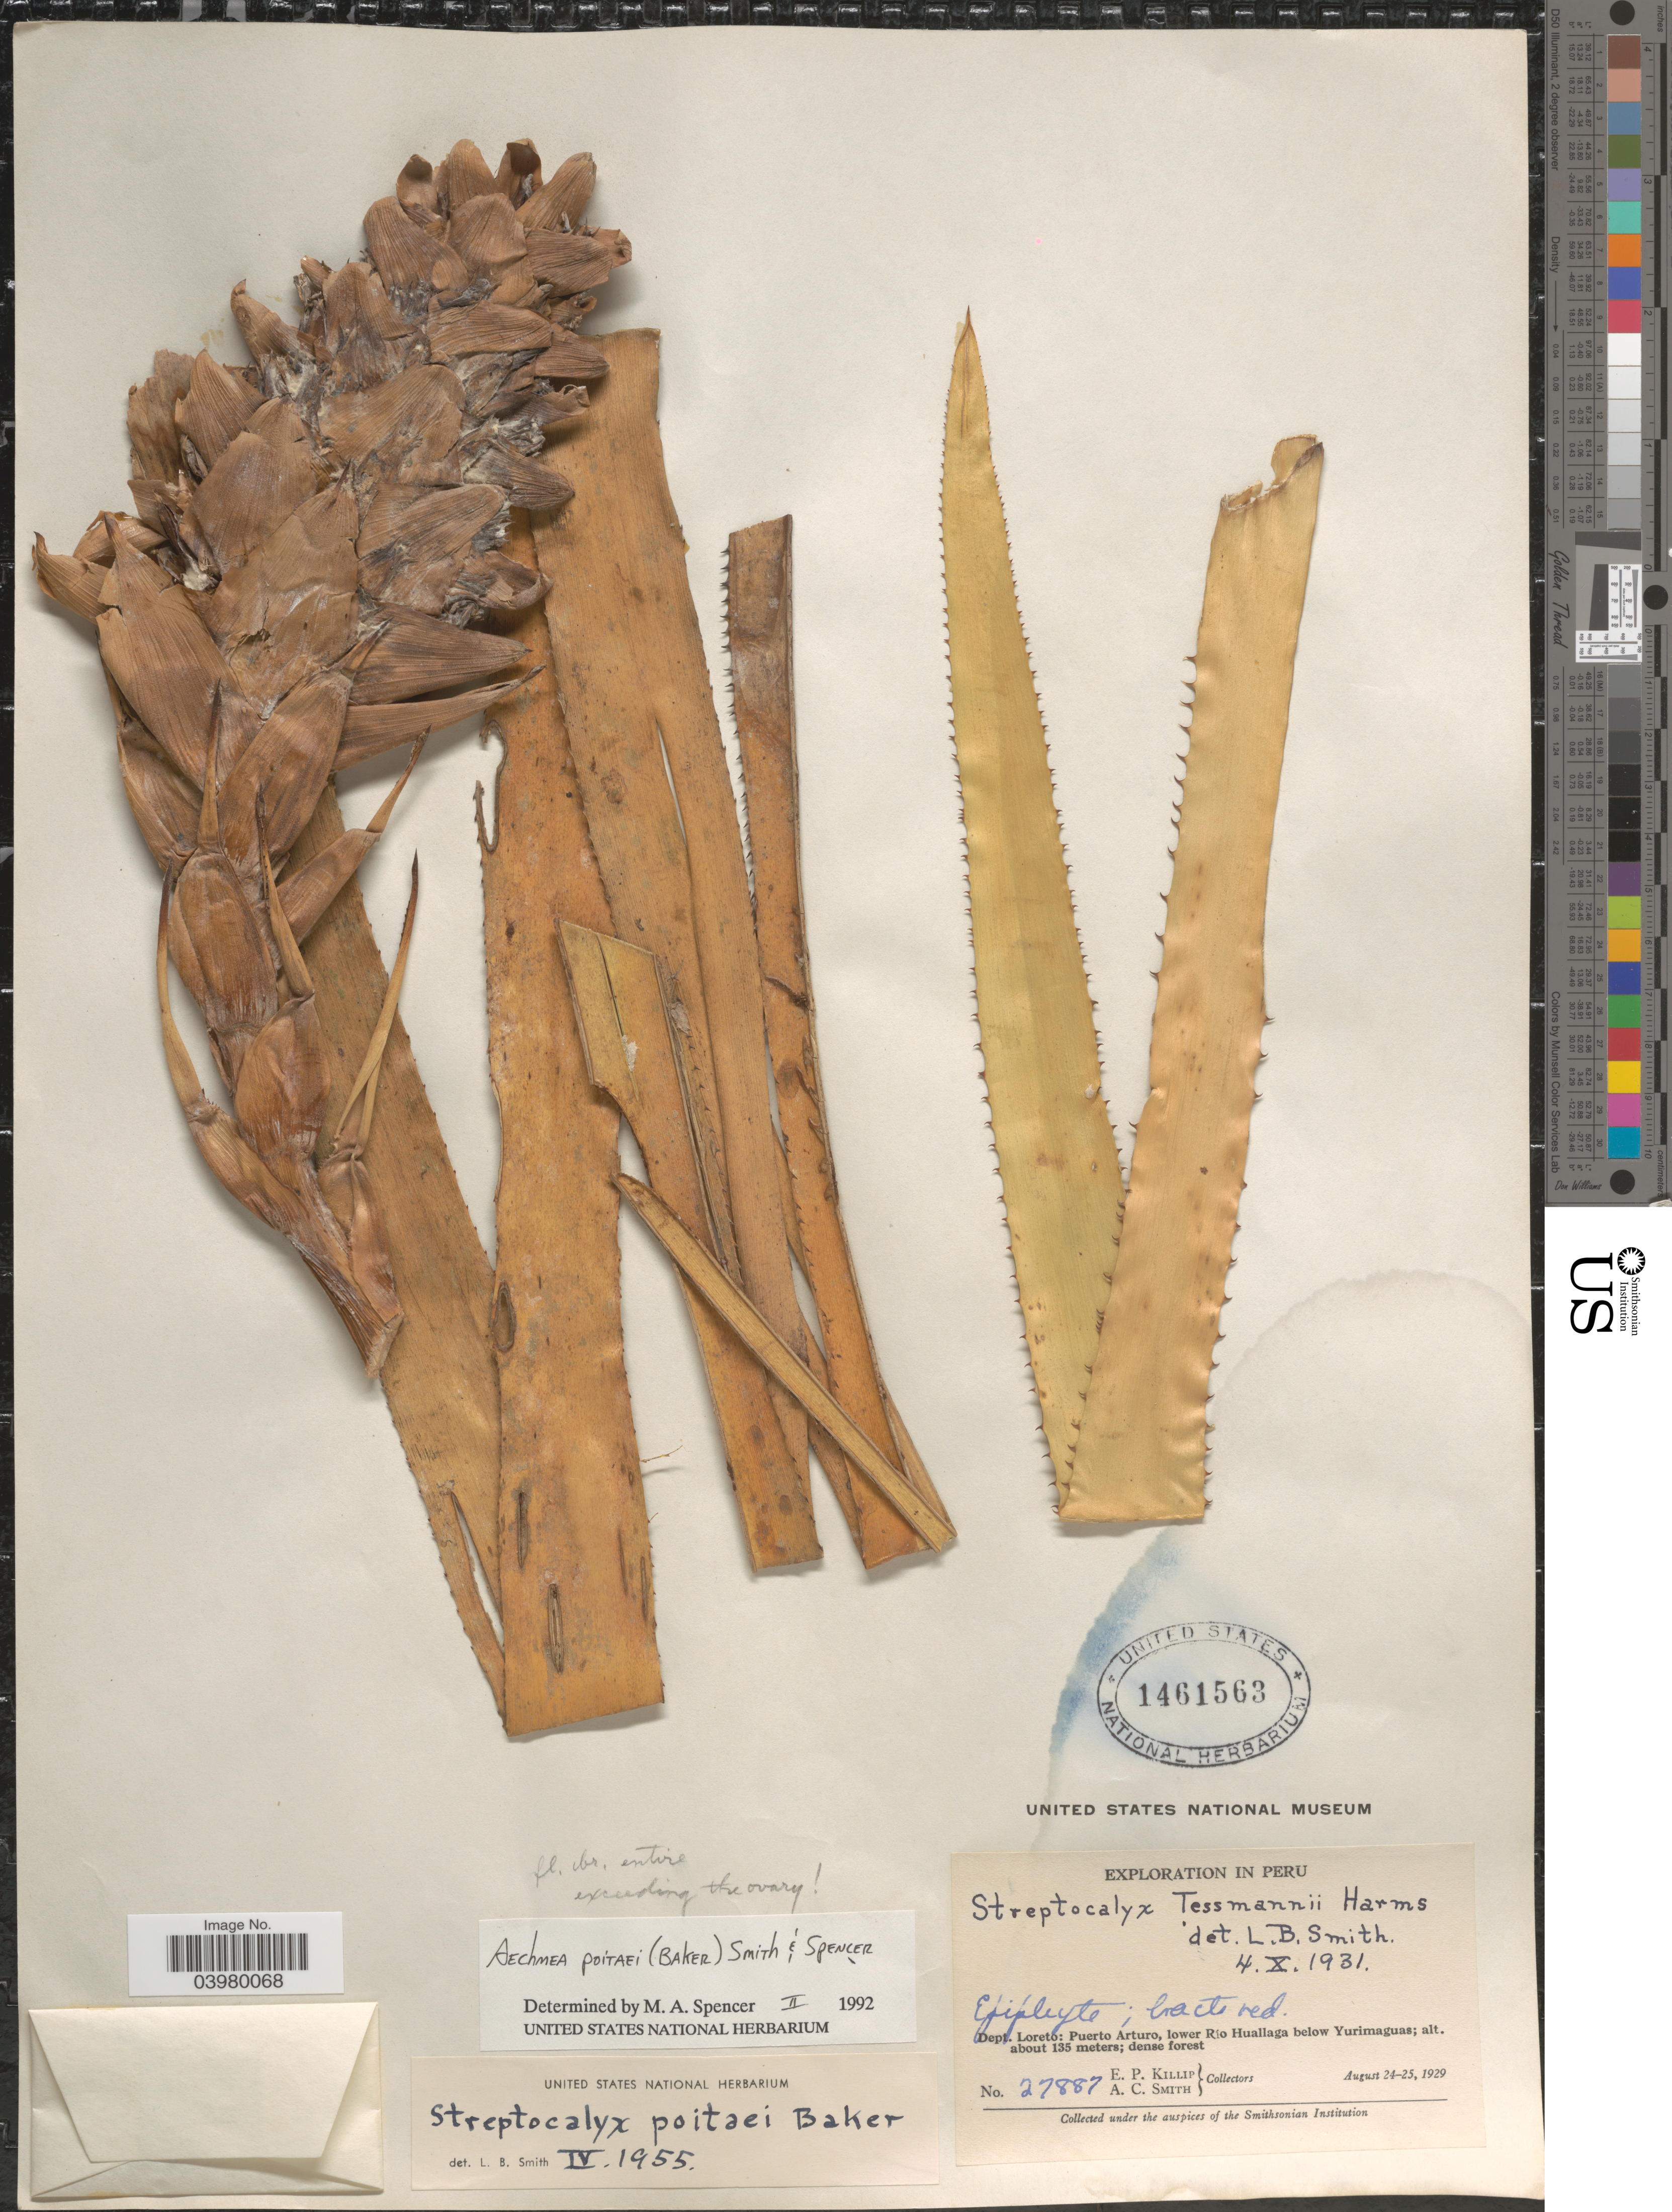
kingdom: Plantae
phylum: Tracheophyta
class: Liliopsida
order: Poales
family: Bromeliaceae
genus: Aechmea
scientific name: Aechmea poitaei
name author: (Baker) L.B. Sm. & M.A. Spencer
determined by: Spencer, M. A.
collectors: E. P. Killip & A. C. Smith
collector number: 27887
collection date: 1929-08-24/1929-08-25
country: Peru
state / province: Loreto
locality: Dept. Loreto: Puerto Arturo, lower Rïo Huallaga below Yurimaguas.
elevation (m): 135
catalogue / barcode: US 1461563